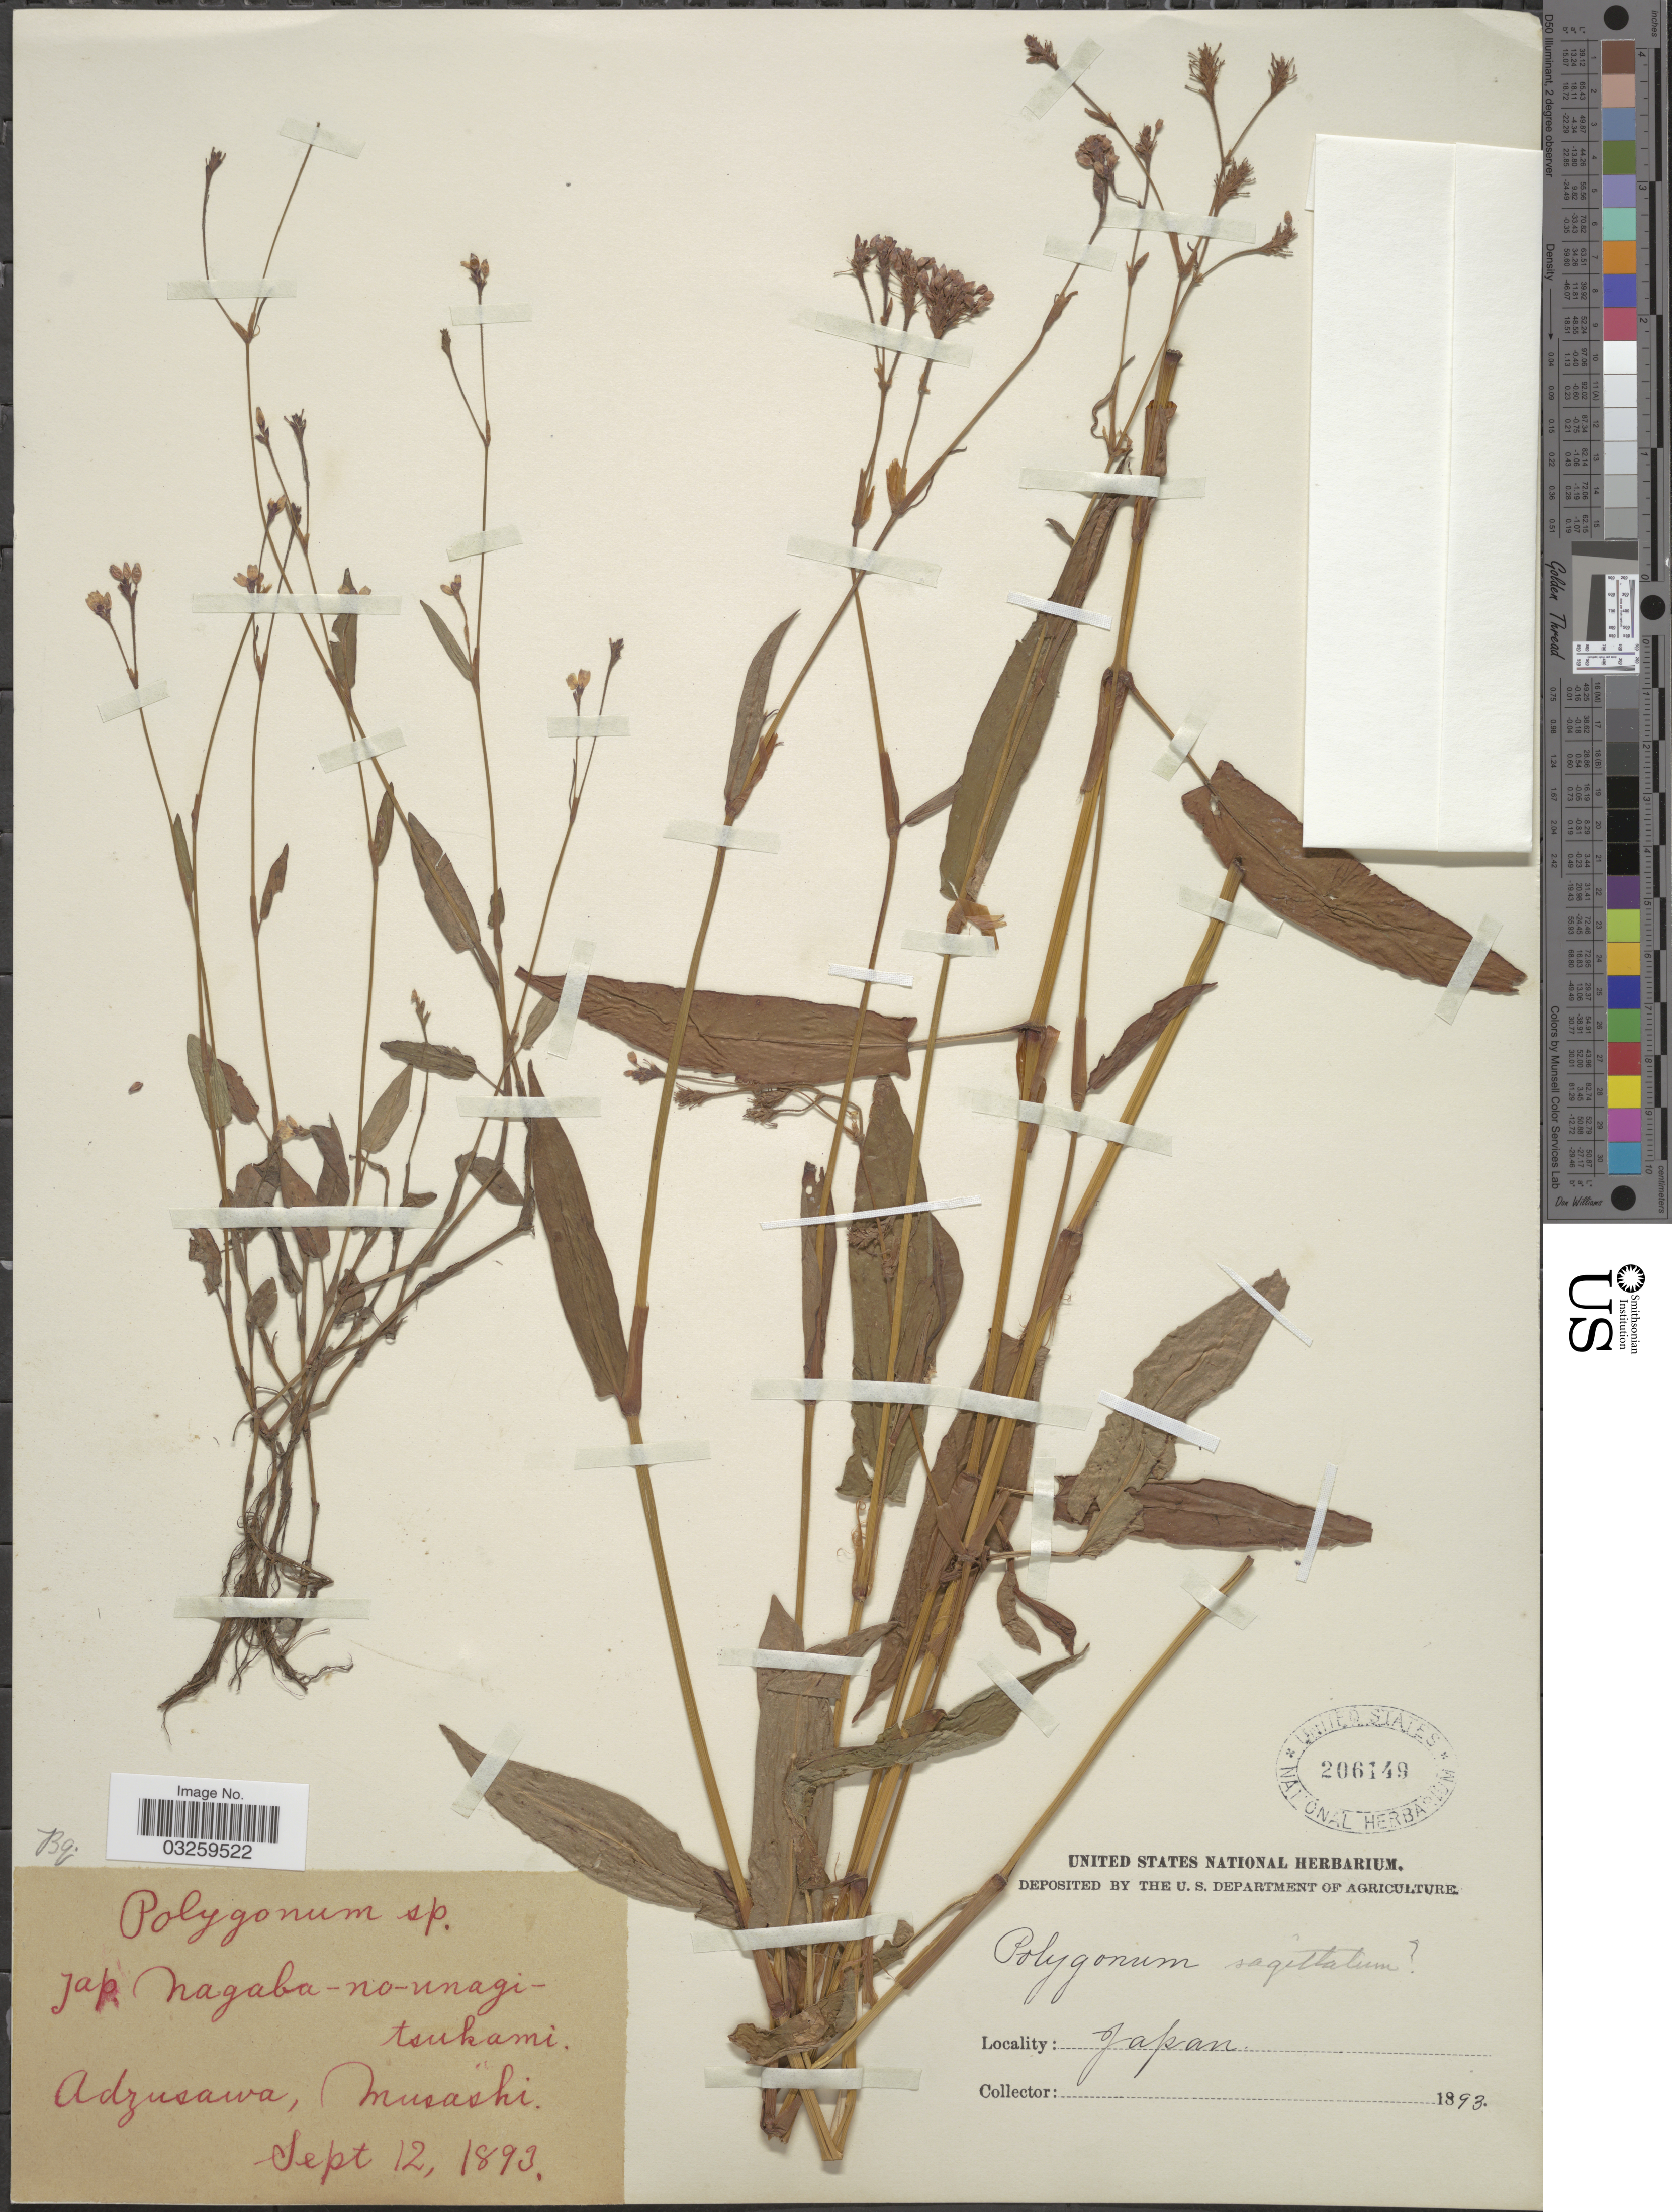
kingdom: Plantae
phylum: Tracheophyta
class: Magnoliopsida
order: Caryophyllales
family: Polygonaceae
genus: Polygonum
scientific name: Polygonum sagittatum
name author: L.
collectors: ex herb. United States National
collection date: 1893-09-12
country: Japan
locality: Adrusawa, Musashi.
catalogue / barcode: US 206149